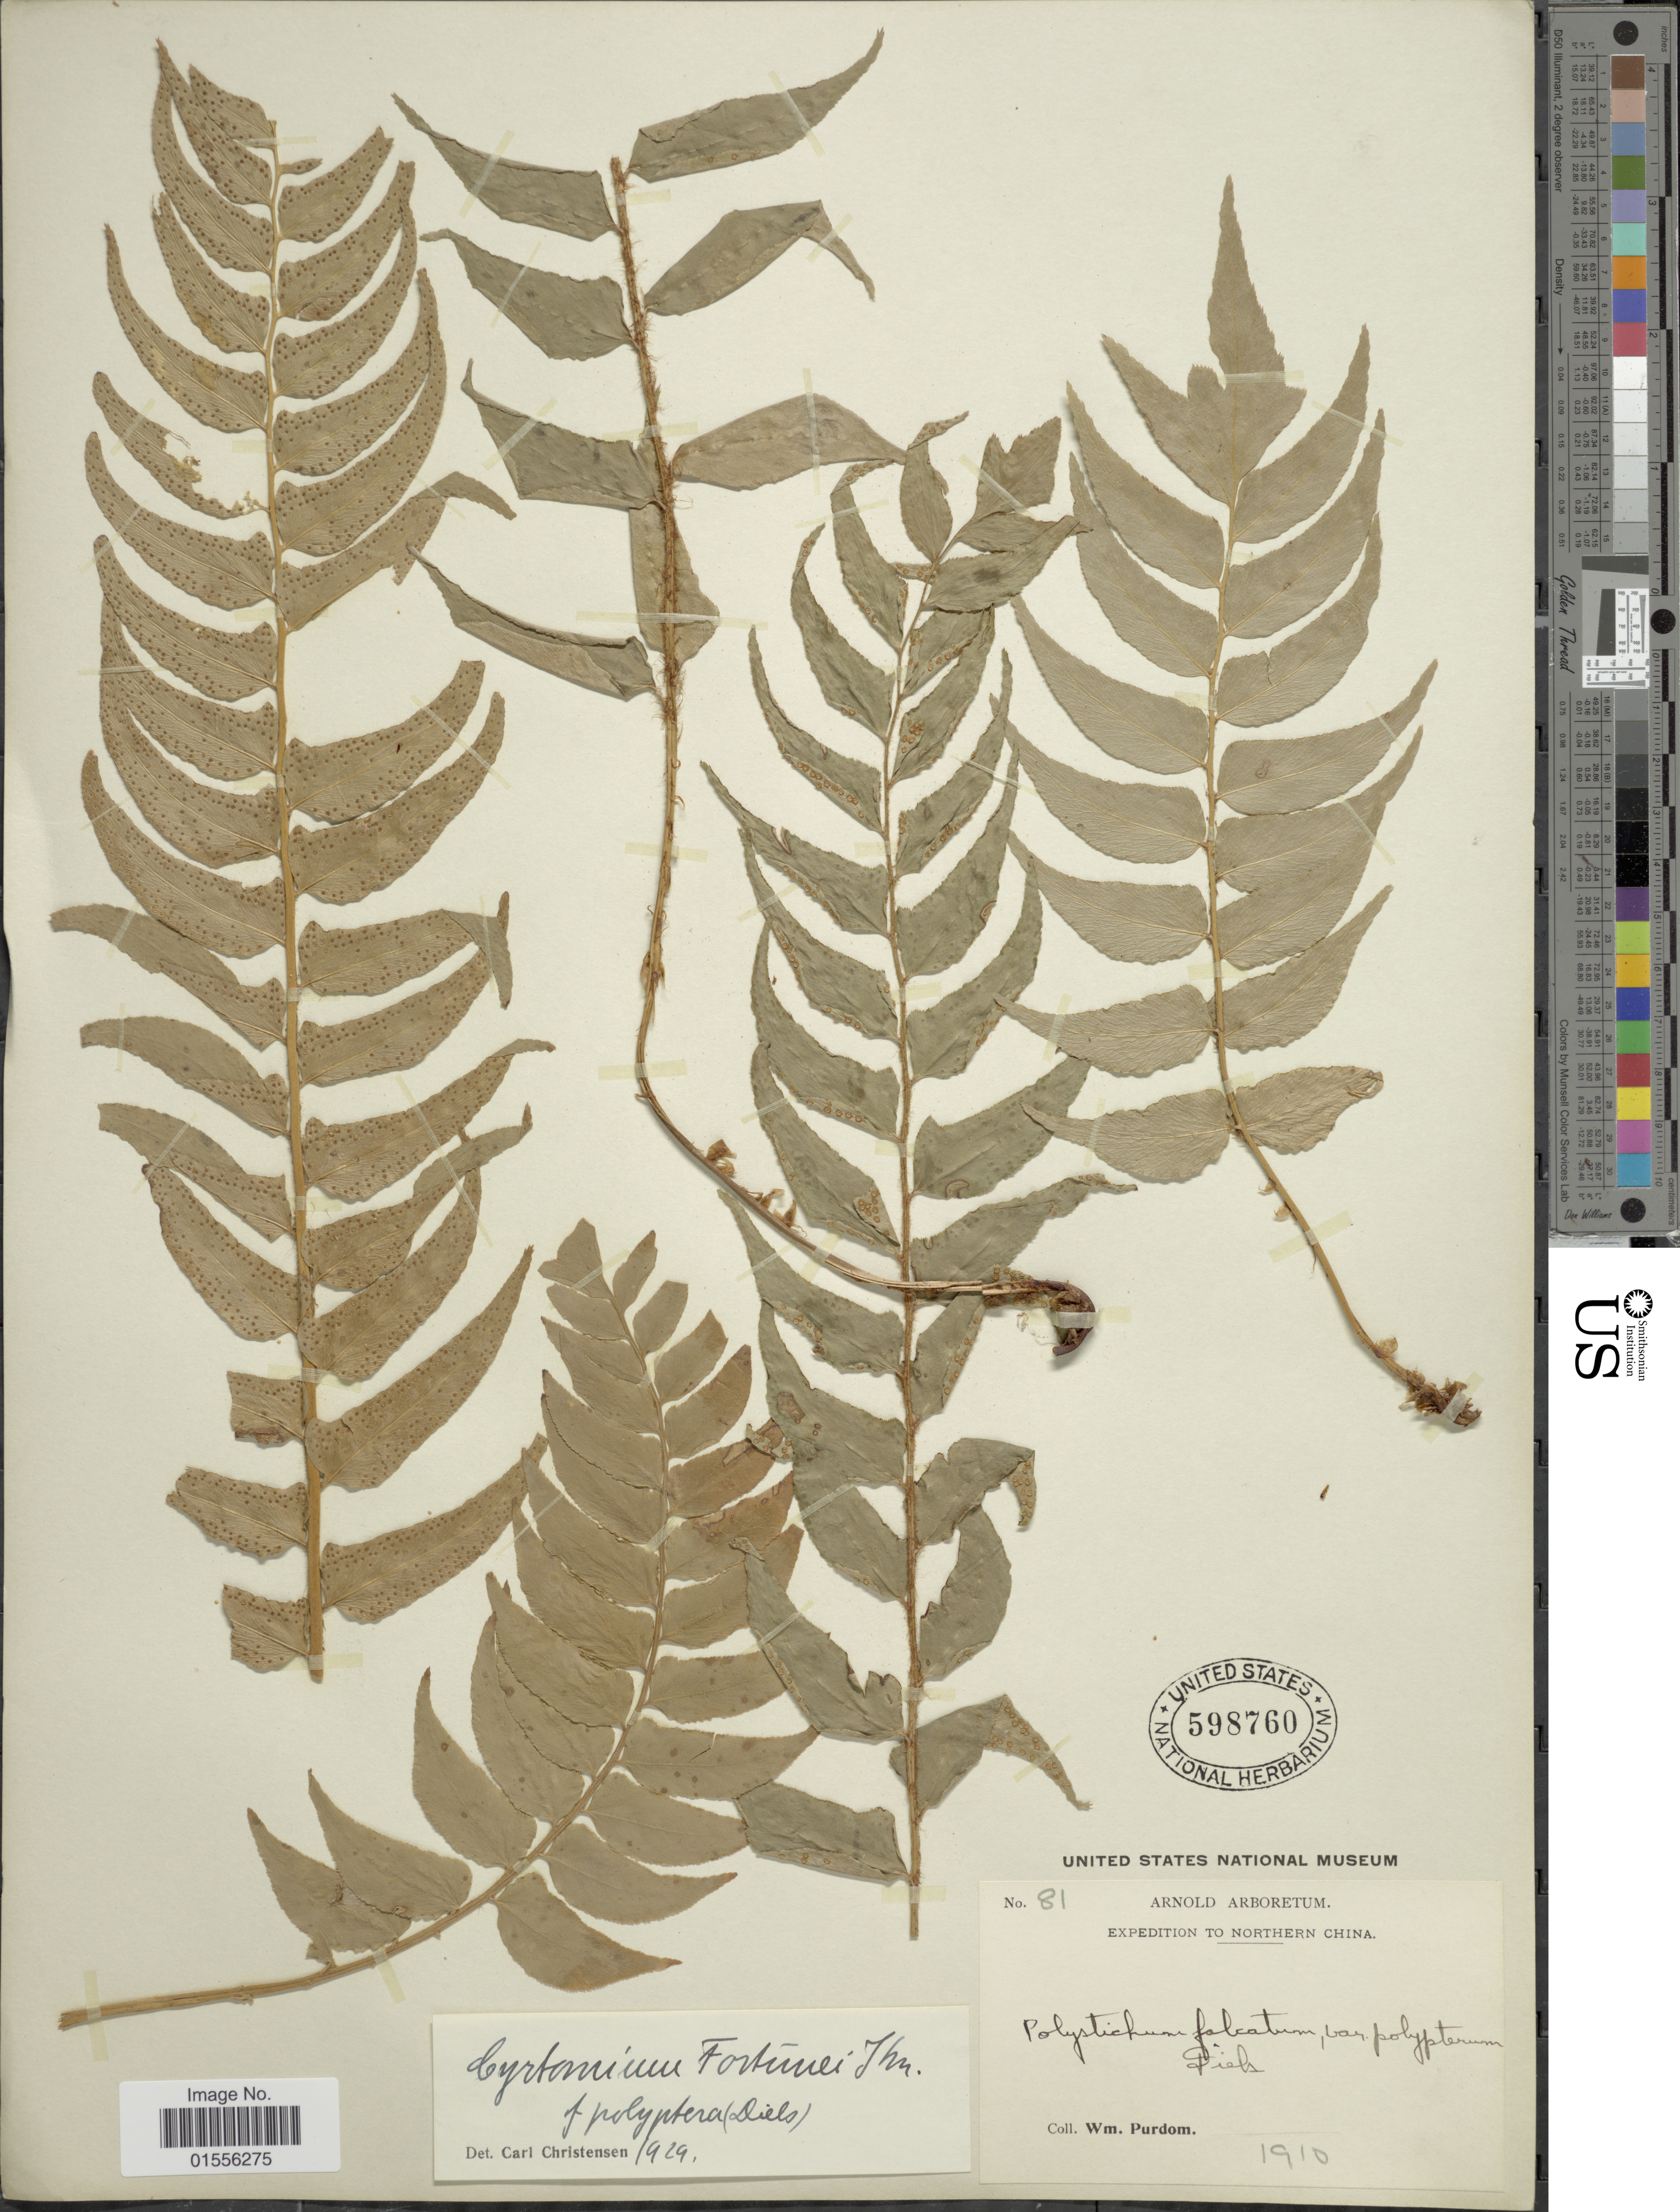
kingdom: Plantae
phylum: Tracheophyta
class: Polypodiopsida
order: Polypodiales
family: Dryopteridaceae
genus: Cyrtomium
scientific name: Cyrtomium fortunei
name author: J. Sm.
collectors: W. Purdom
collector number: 81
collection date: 1910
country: China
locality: Northern China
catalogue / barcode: US 598760